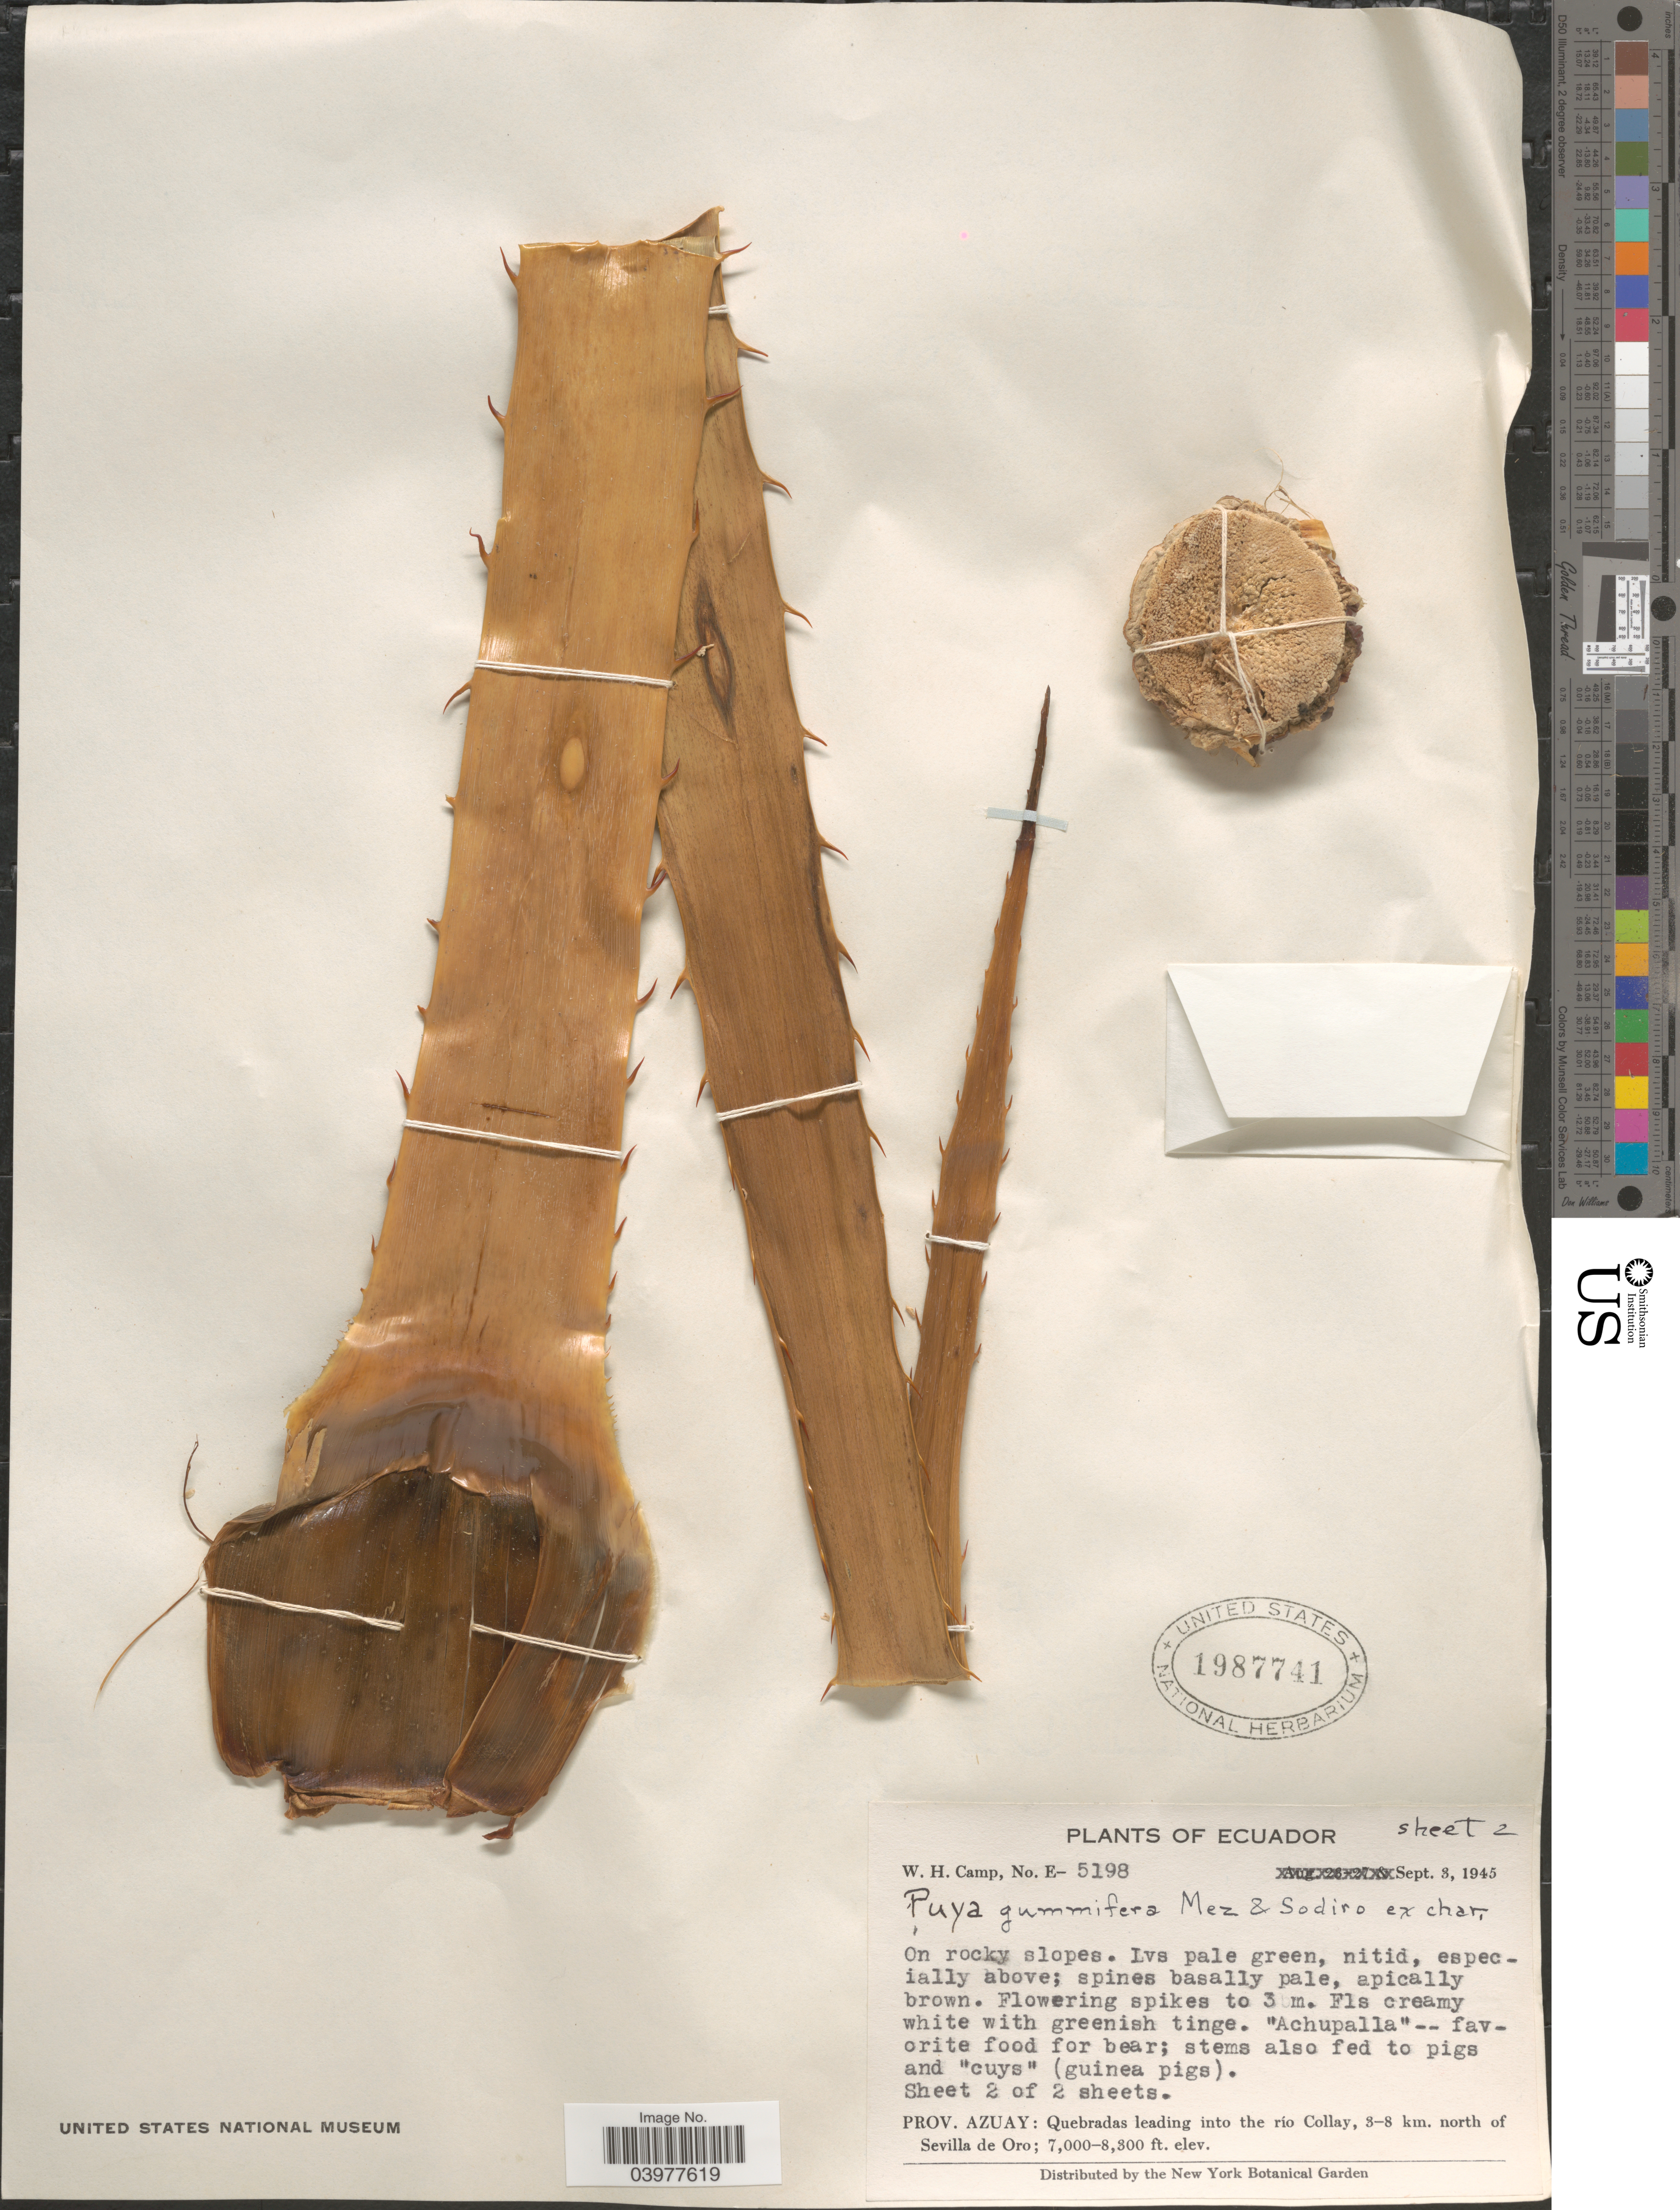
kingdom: Plantae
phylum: Tracheophyta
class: Liliopsida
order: Poales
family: Bromeliaceae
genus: Puya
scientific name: Puya sodiroana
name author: Mez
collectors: W. H. Camp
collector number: E5198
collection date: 1945-09-03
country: Ecuador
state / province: Azuay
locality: Quebradas leading into the río Collay, 3-8 km. north of Sevilla de Oro.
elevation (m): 2134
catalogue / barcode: US 1987741